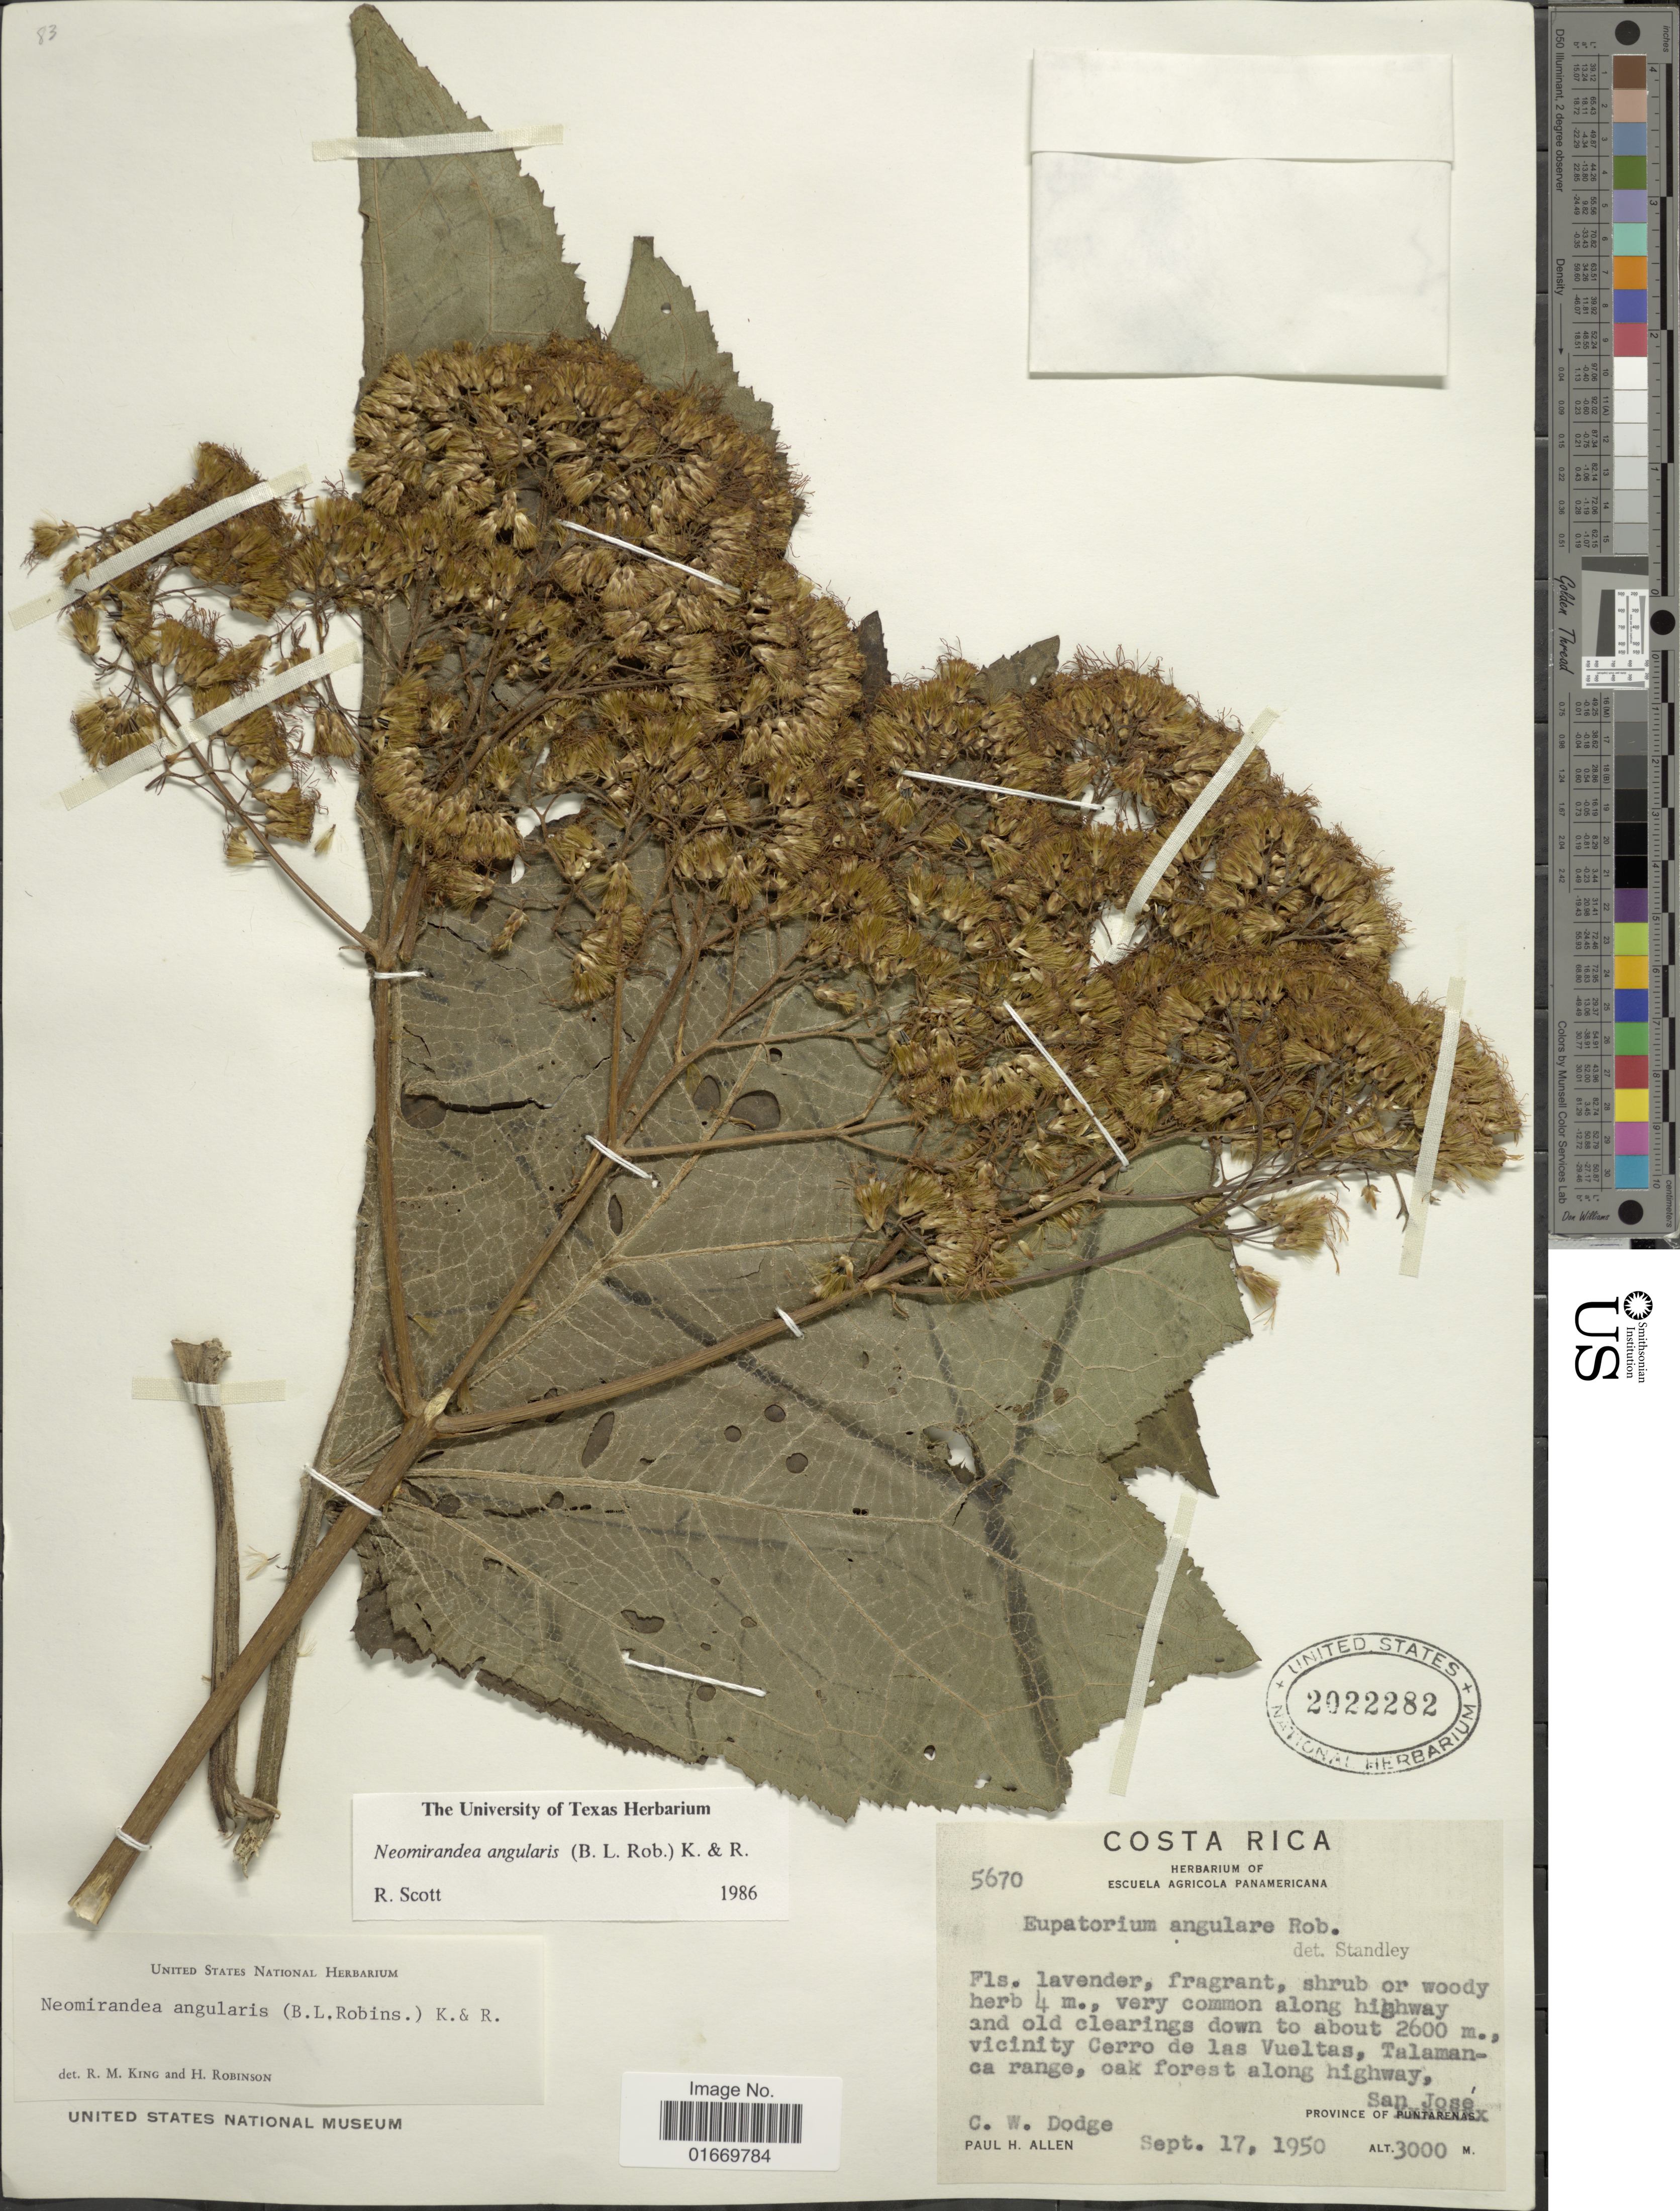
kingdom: Plantae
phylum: Tracheophyta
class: Magnoliopsida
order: Asterales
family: Asteraceae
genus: Neomirandea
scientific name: Neomirandea angularis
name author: (B.L. Rob.) R.M. King & H. Rob.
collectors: C. Dodge & P. H. Allen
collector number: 5670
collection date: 1950-09-17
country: Costa Rica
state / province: San José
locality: Vicinity Cerro de las Vueltas, Talamanca range, oak forest along highway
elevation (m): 2600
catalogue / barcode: US 2022282